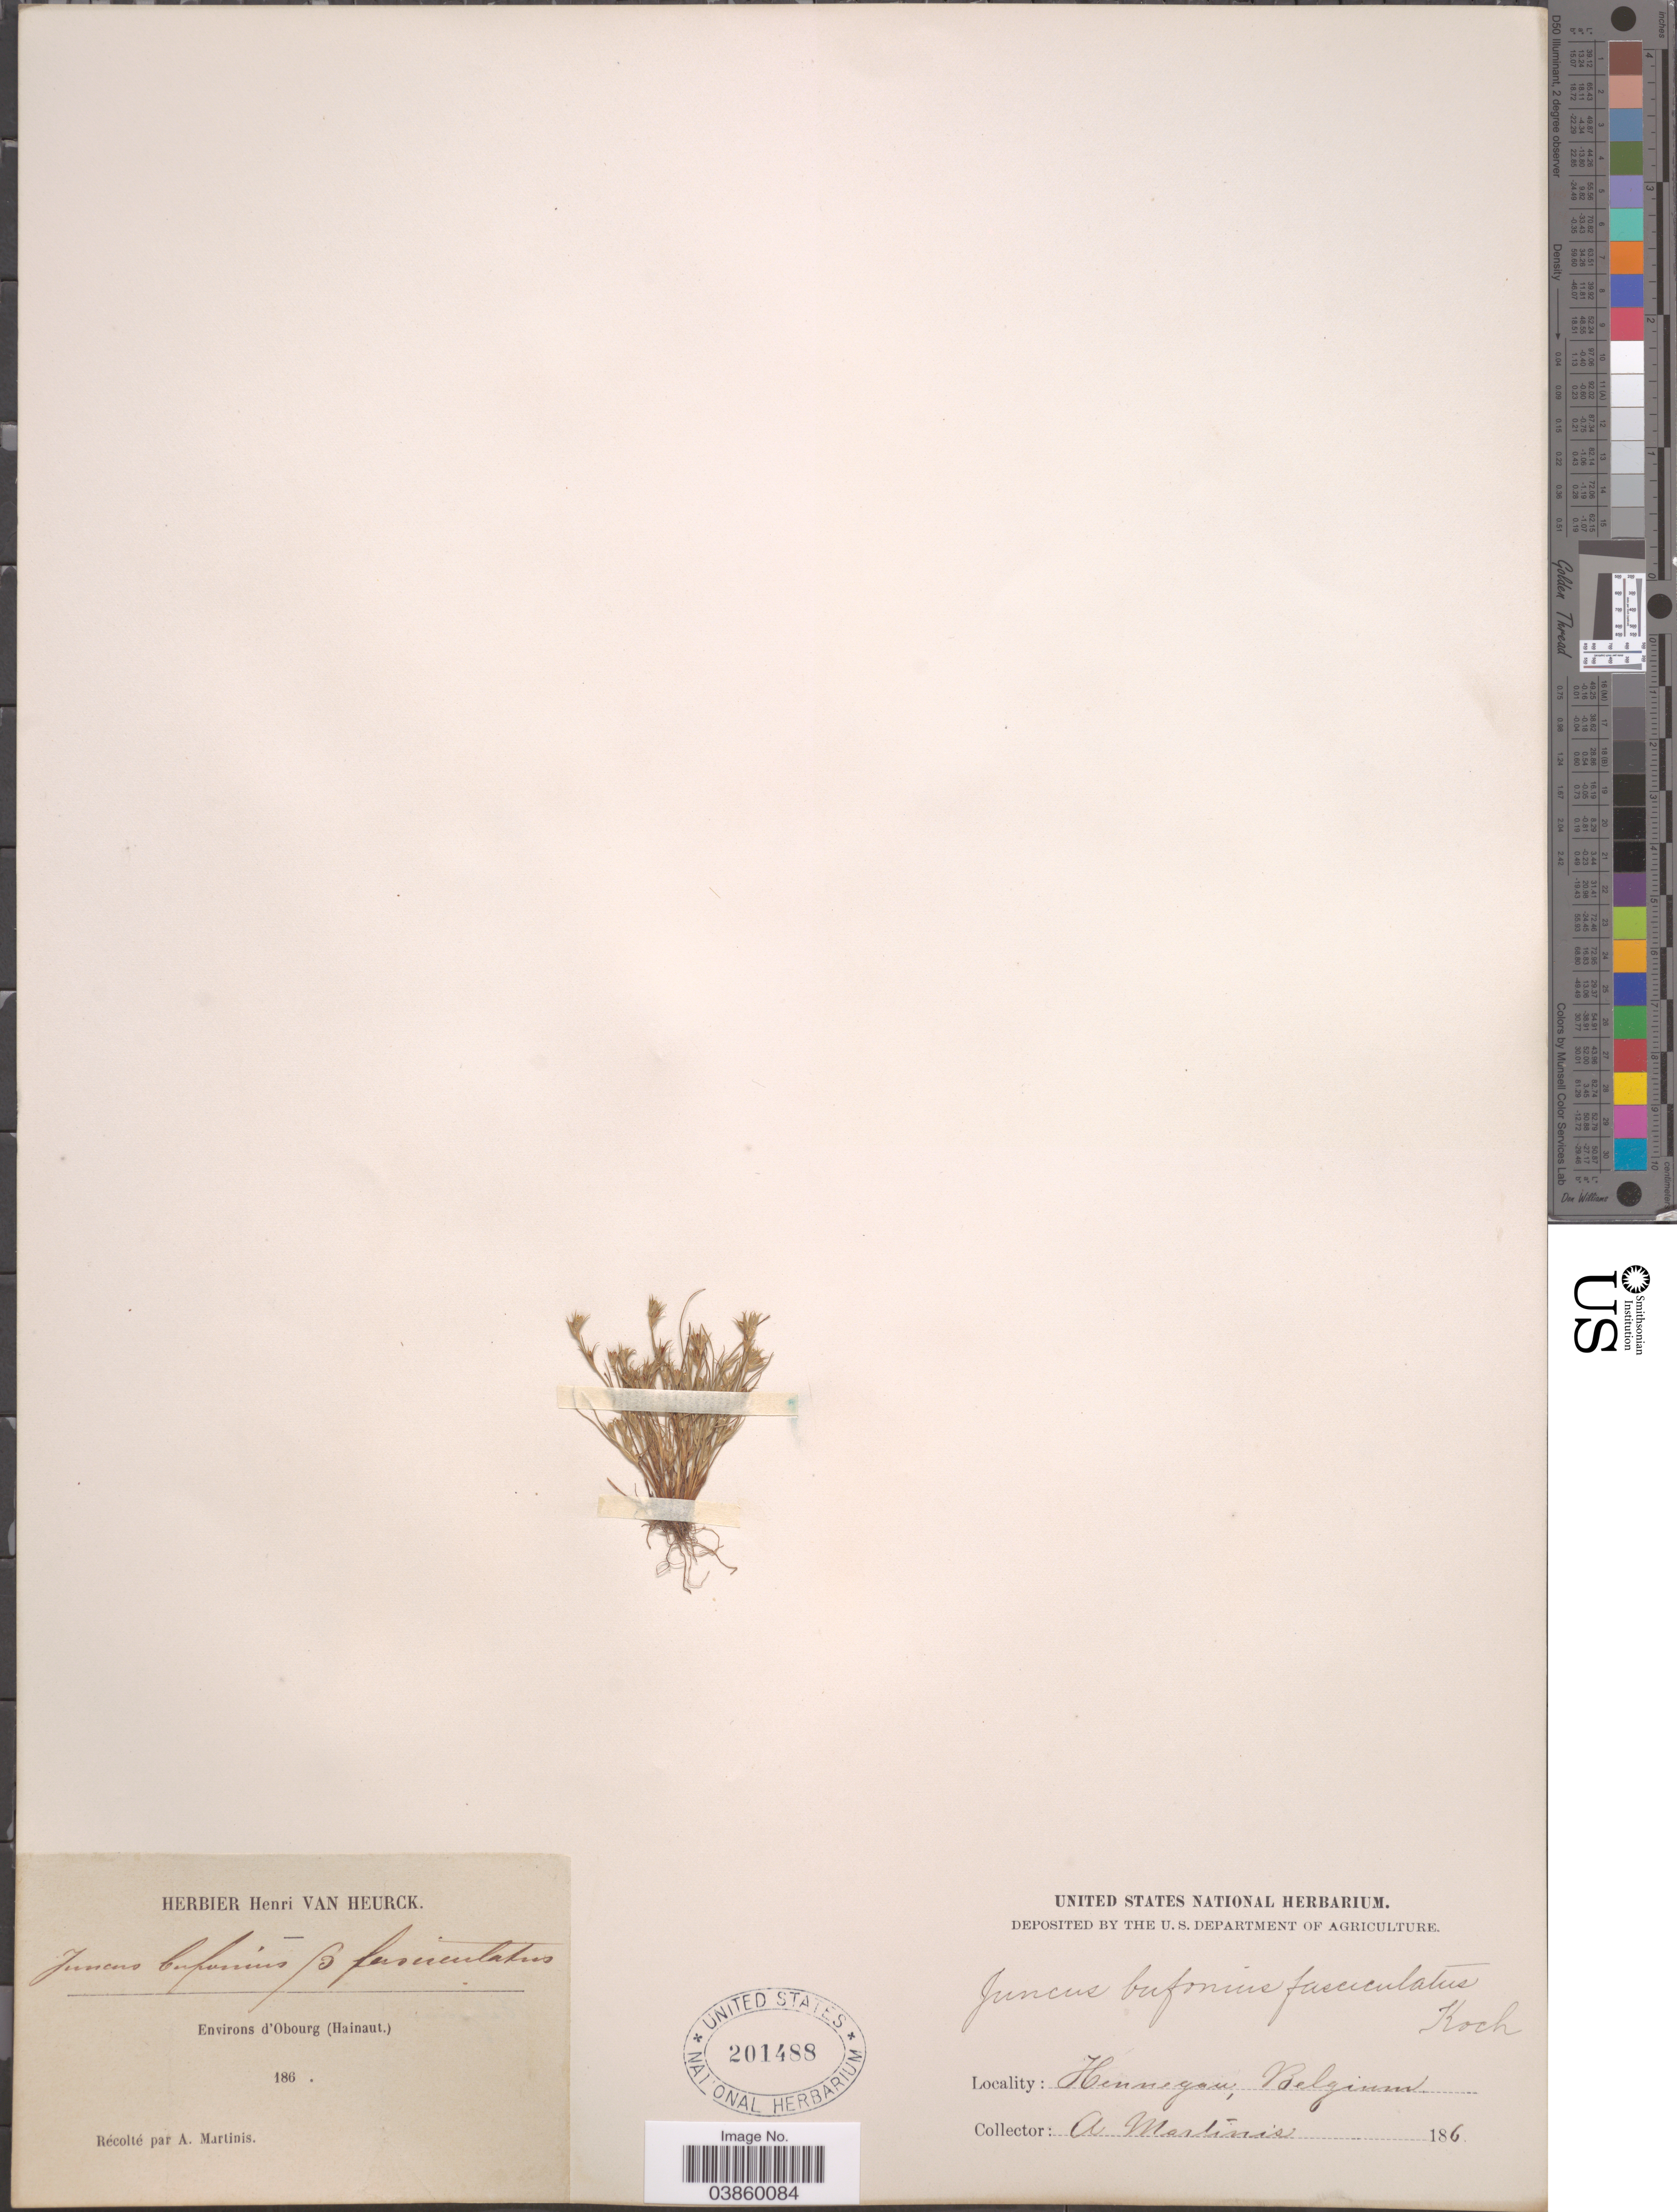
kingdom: Plantae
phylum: Tracheophyta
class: Liliopsida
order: Poales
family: Juncaceae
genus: Juncus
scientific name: Juncus bufonius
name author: L.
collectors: A. Martinis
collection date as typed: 186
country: Belgium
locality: Environs d'Obourg (Hainaut.). Hennegau.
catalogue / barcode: US 201488